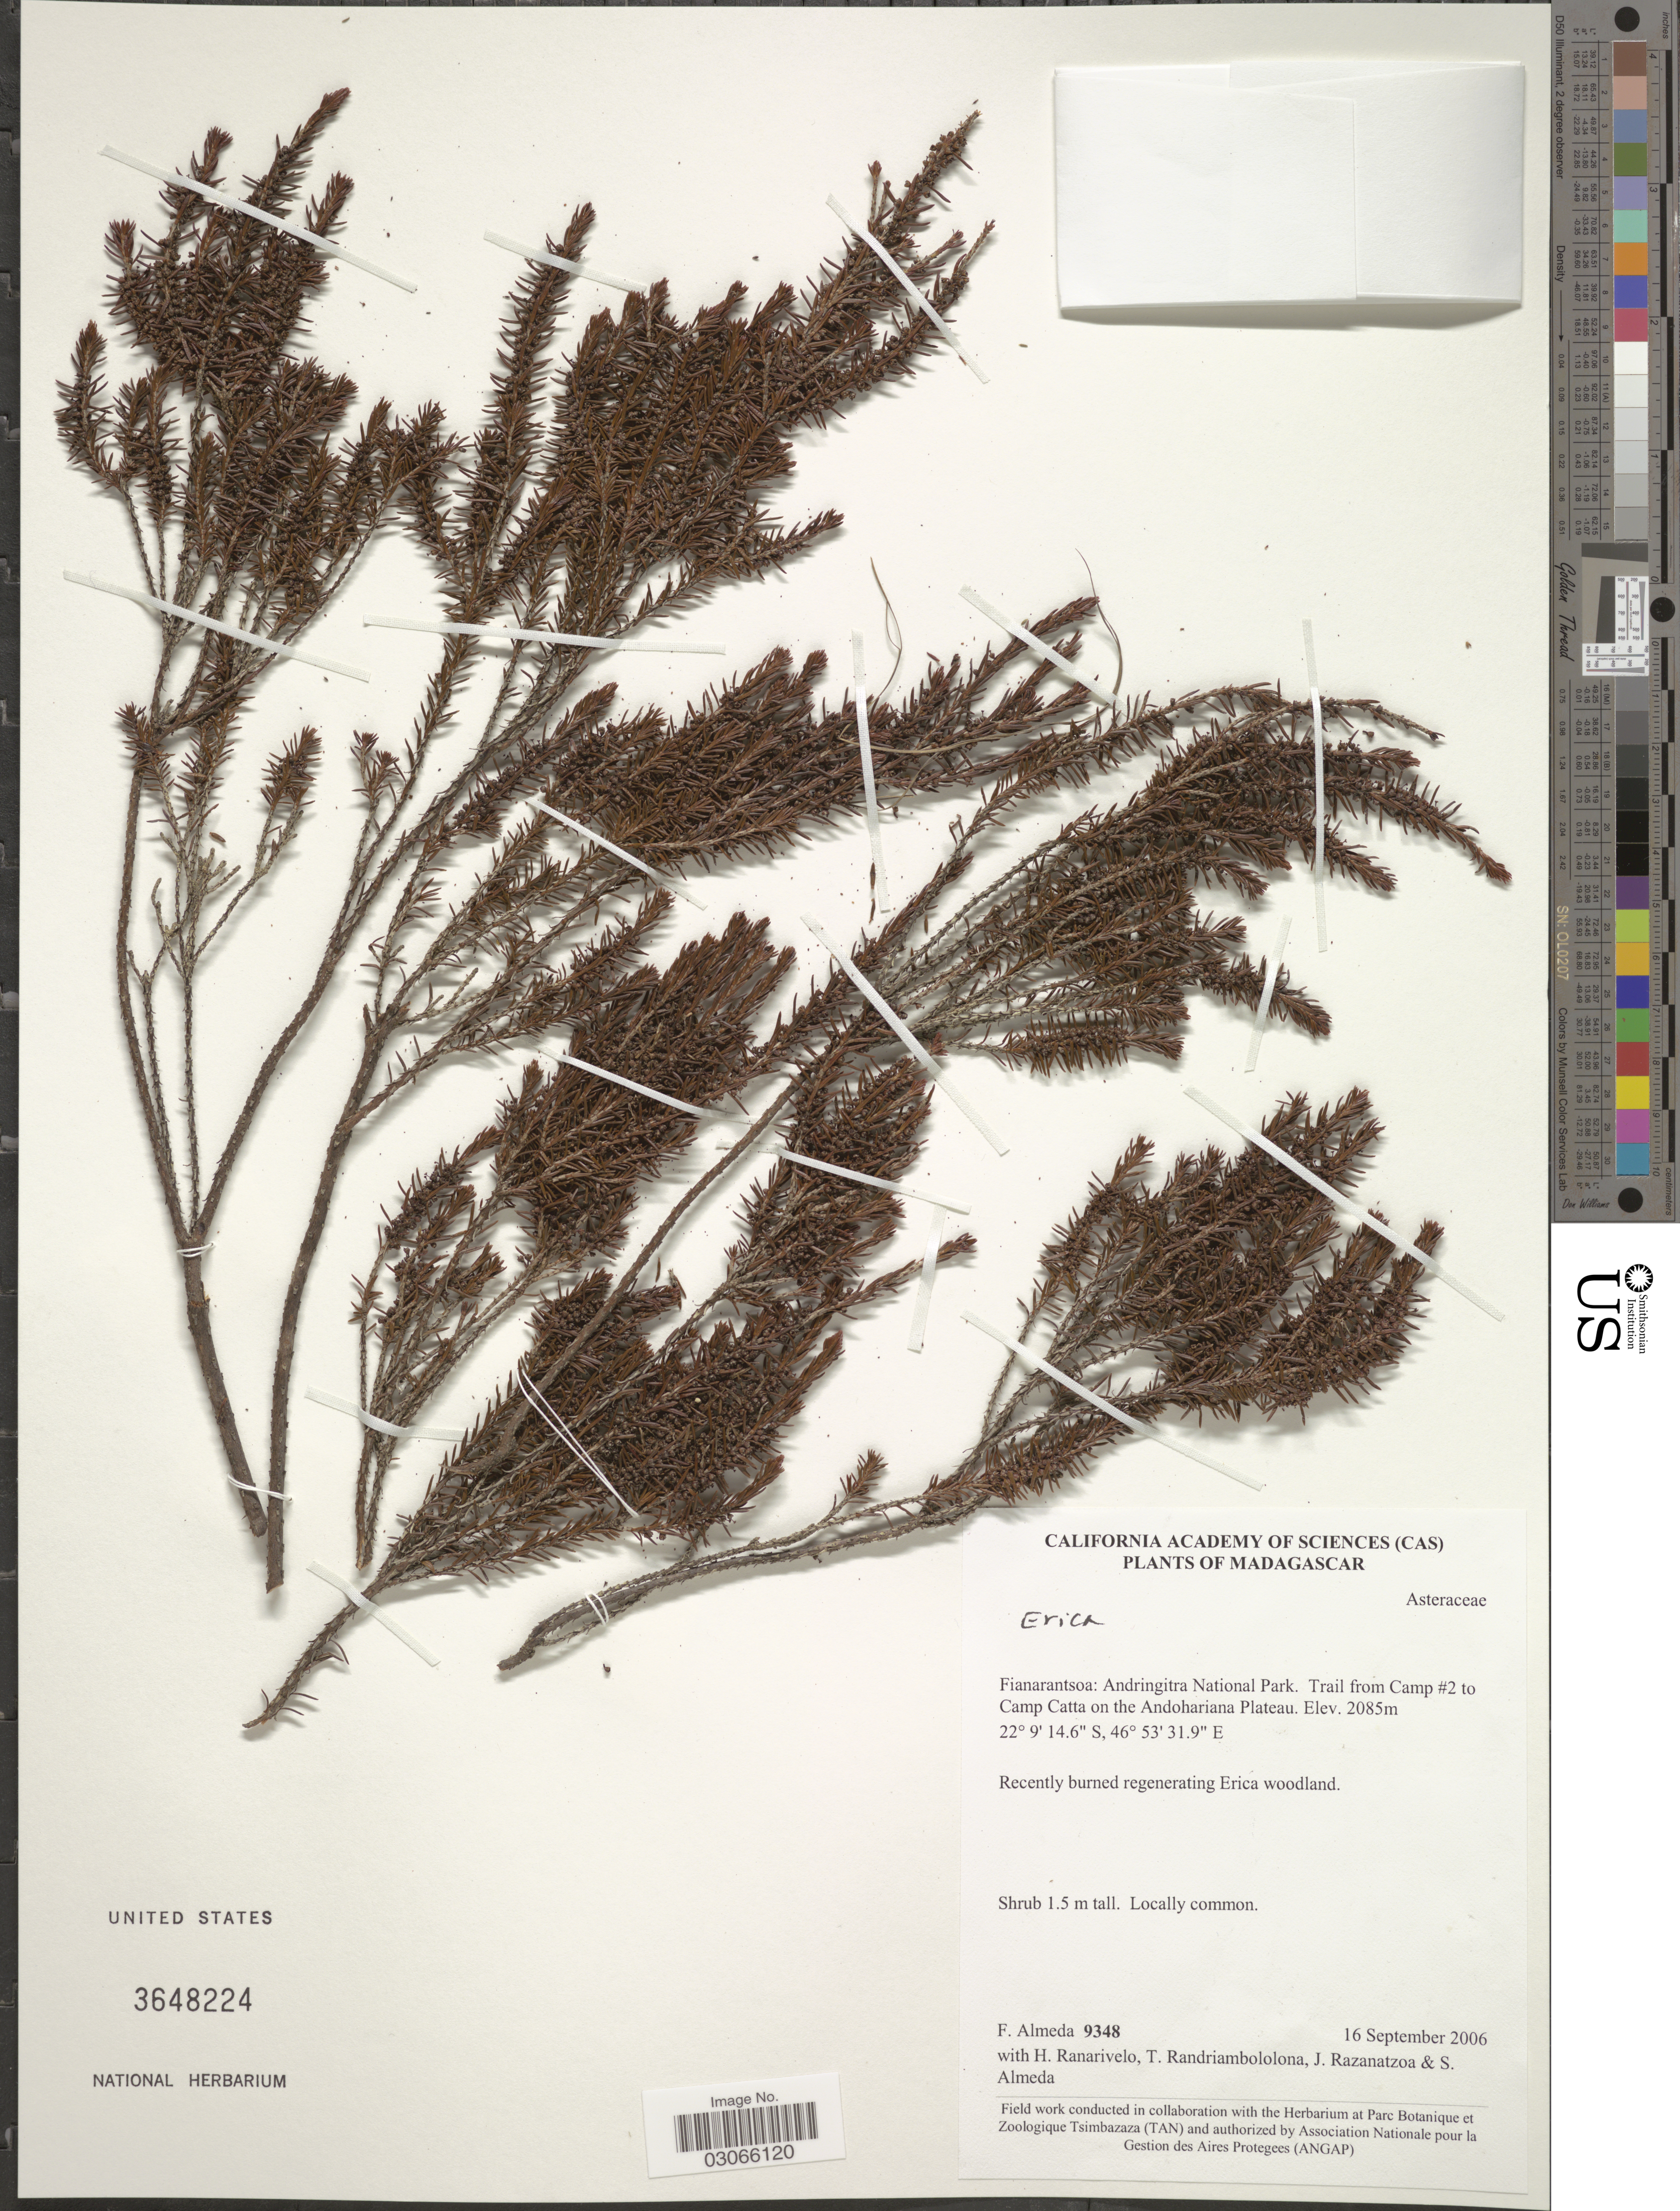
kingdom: Plantae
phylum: Tracheophyta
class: Magnoliopsida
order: Ericales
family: Ericaceae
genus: Erica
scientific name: Erica sp.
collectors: F. Almeda, H. Ranarivelo, T. Randriambololona, J. Razanatzoa & S. Almeda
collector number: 9348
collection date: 2006-09-16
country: Madagascar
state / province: Haute Matsiatra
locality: Andringitra National Park. Trail from Camp #2 to Camp Catta on the Andohariana Plateau.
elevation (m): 2085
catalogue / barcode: US 3648224